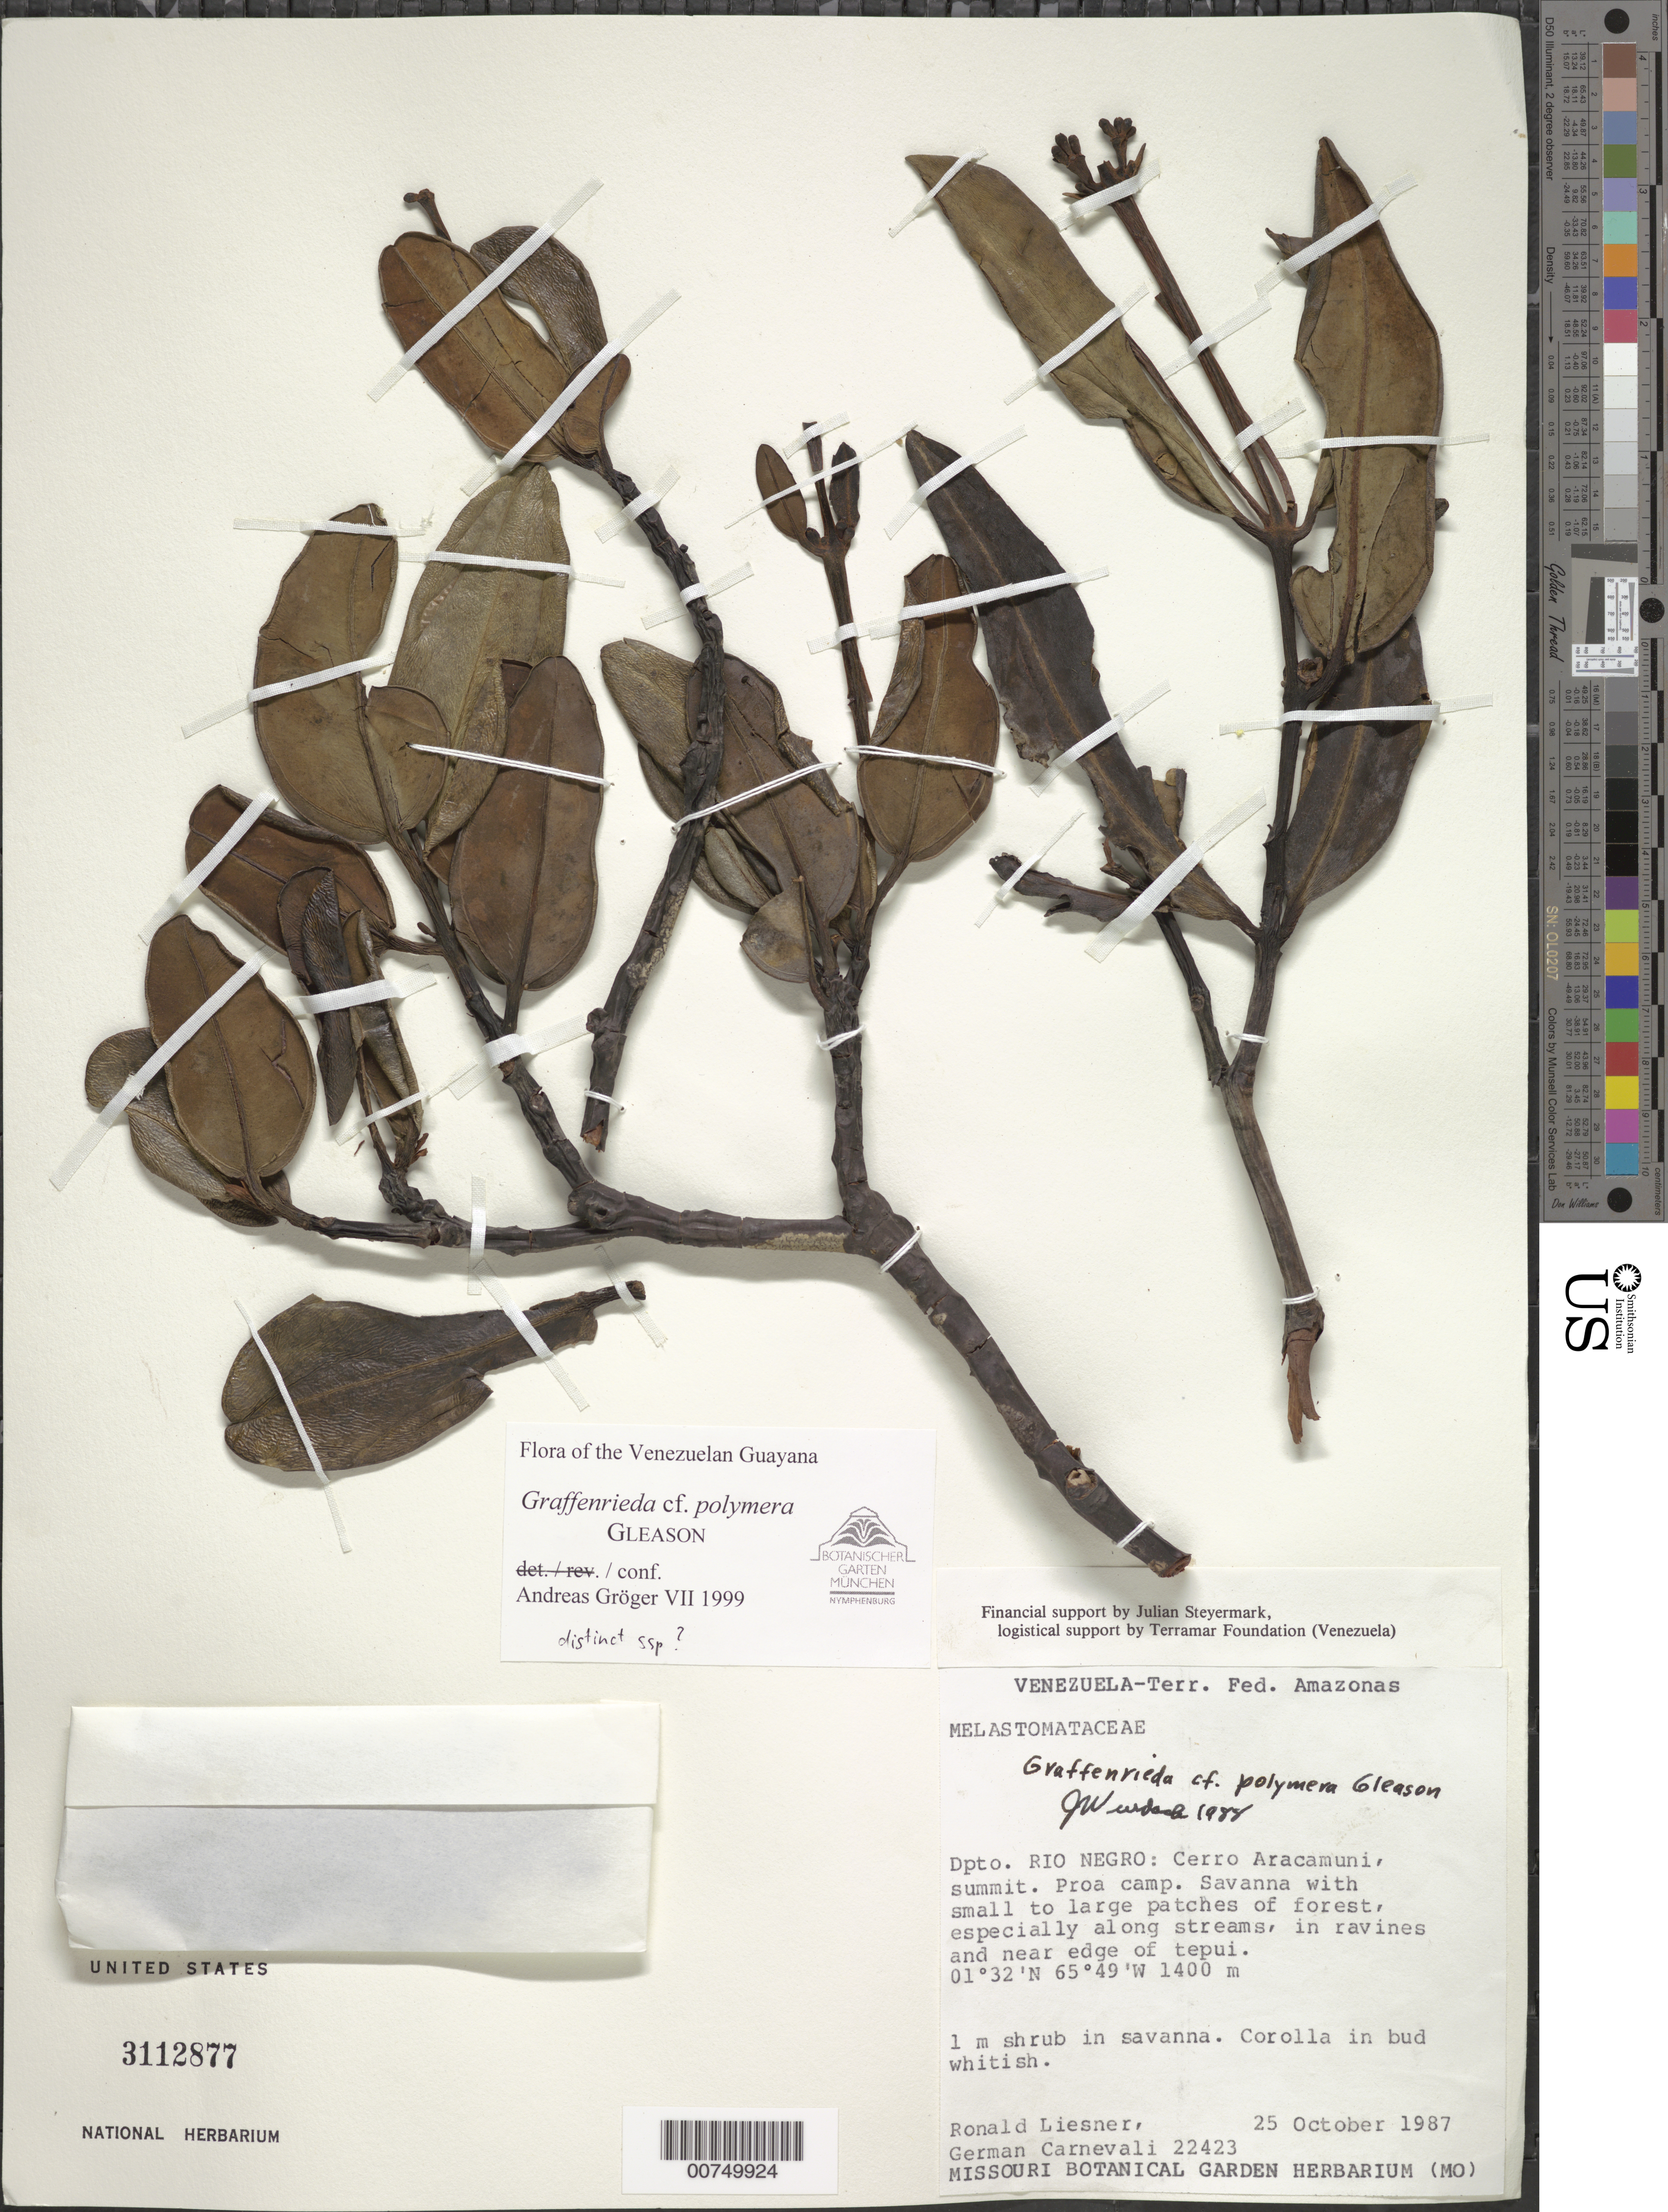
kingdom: Plantae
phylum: Tracheophyta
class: Magnoliopsida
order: Myrtales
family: Melastomataceae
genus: Graffenrieda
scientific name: Graffenrieda polymera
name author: Gleason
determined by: Gröger, A.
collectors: R. L. Liesner & G. Carnevali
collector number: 22423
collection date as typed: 25-Oct-87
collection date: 1987-10-25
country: Venezuela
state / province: Amazonas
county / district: Río Negro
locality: Cerro Aracamuni, summit; Proa camp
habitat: Savanna with small to large patches of forest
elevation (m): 1400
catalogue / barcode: US 3112877